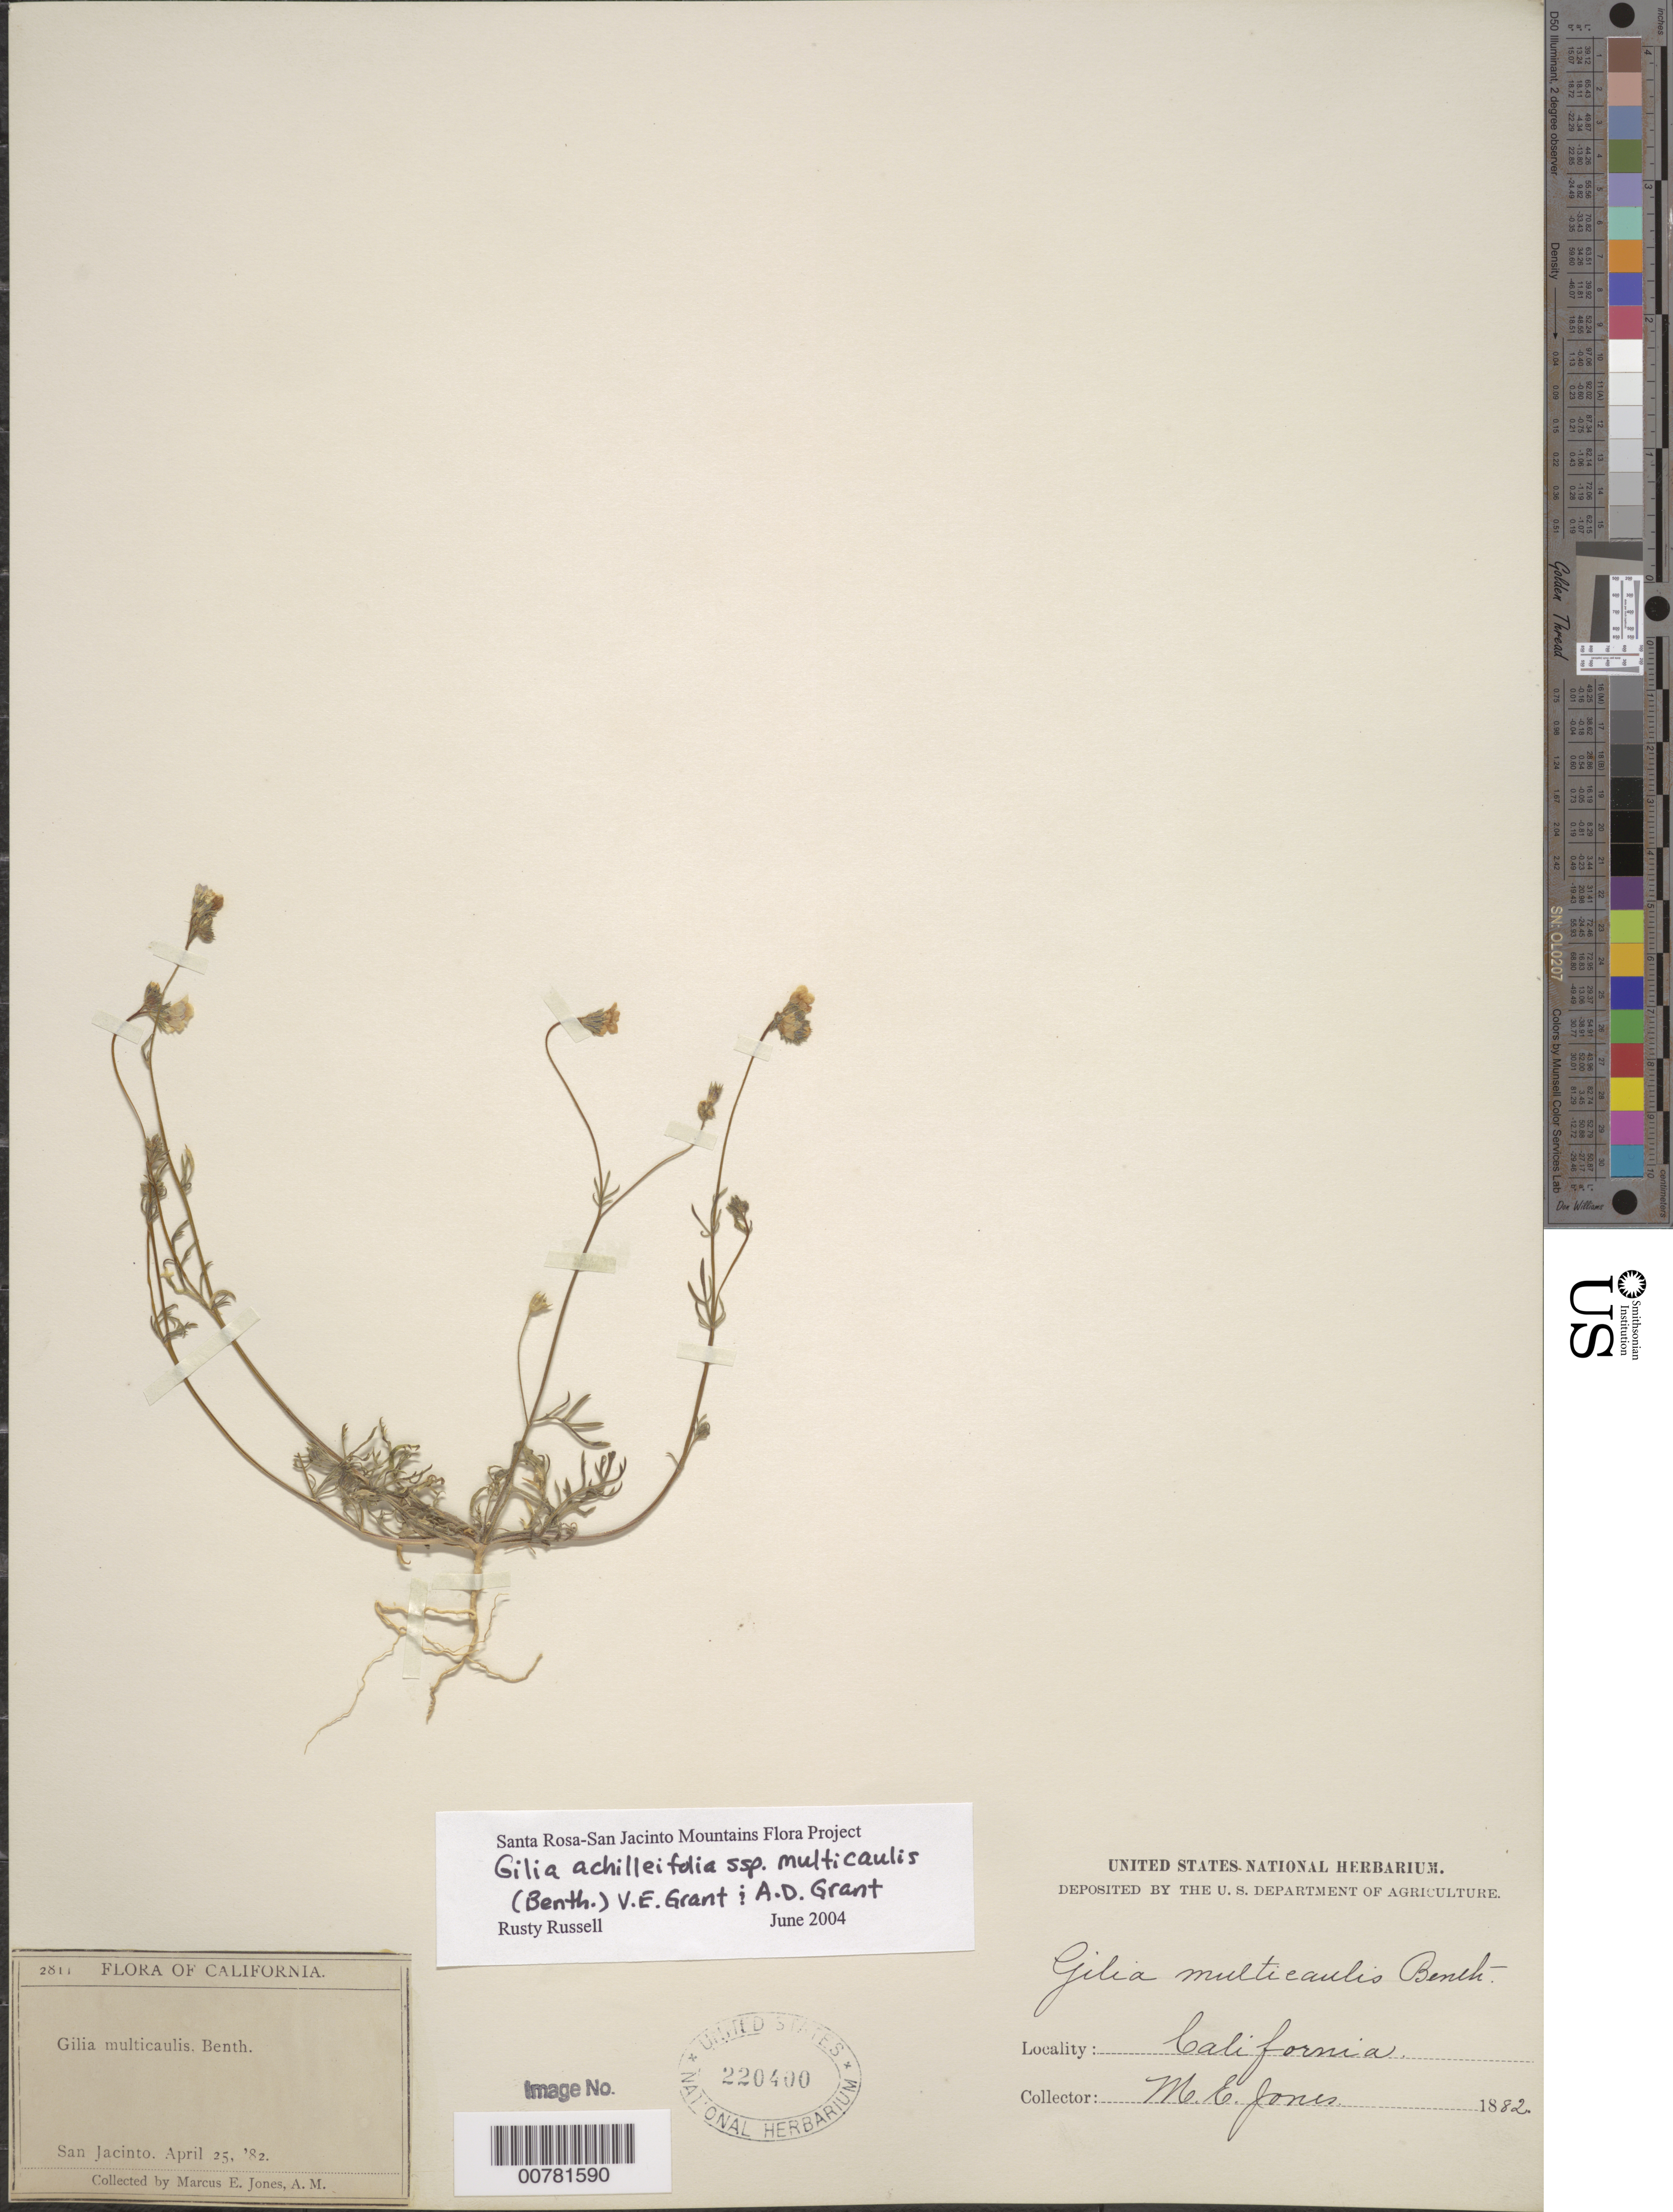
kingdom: Plantae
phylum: Tracheophyta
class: Magnoliopsida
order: Ericales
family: Polemoniaceae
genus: Gilia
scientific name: Gilia achilleifolia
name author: Benth.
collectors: M. E. Jones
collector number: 2811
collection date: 1882-04-25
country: United States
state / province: California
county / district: Riverside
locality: San Jacinto.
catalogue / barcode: US 220400